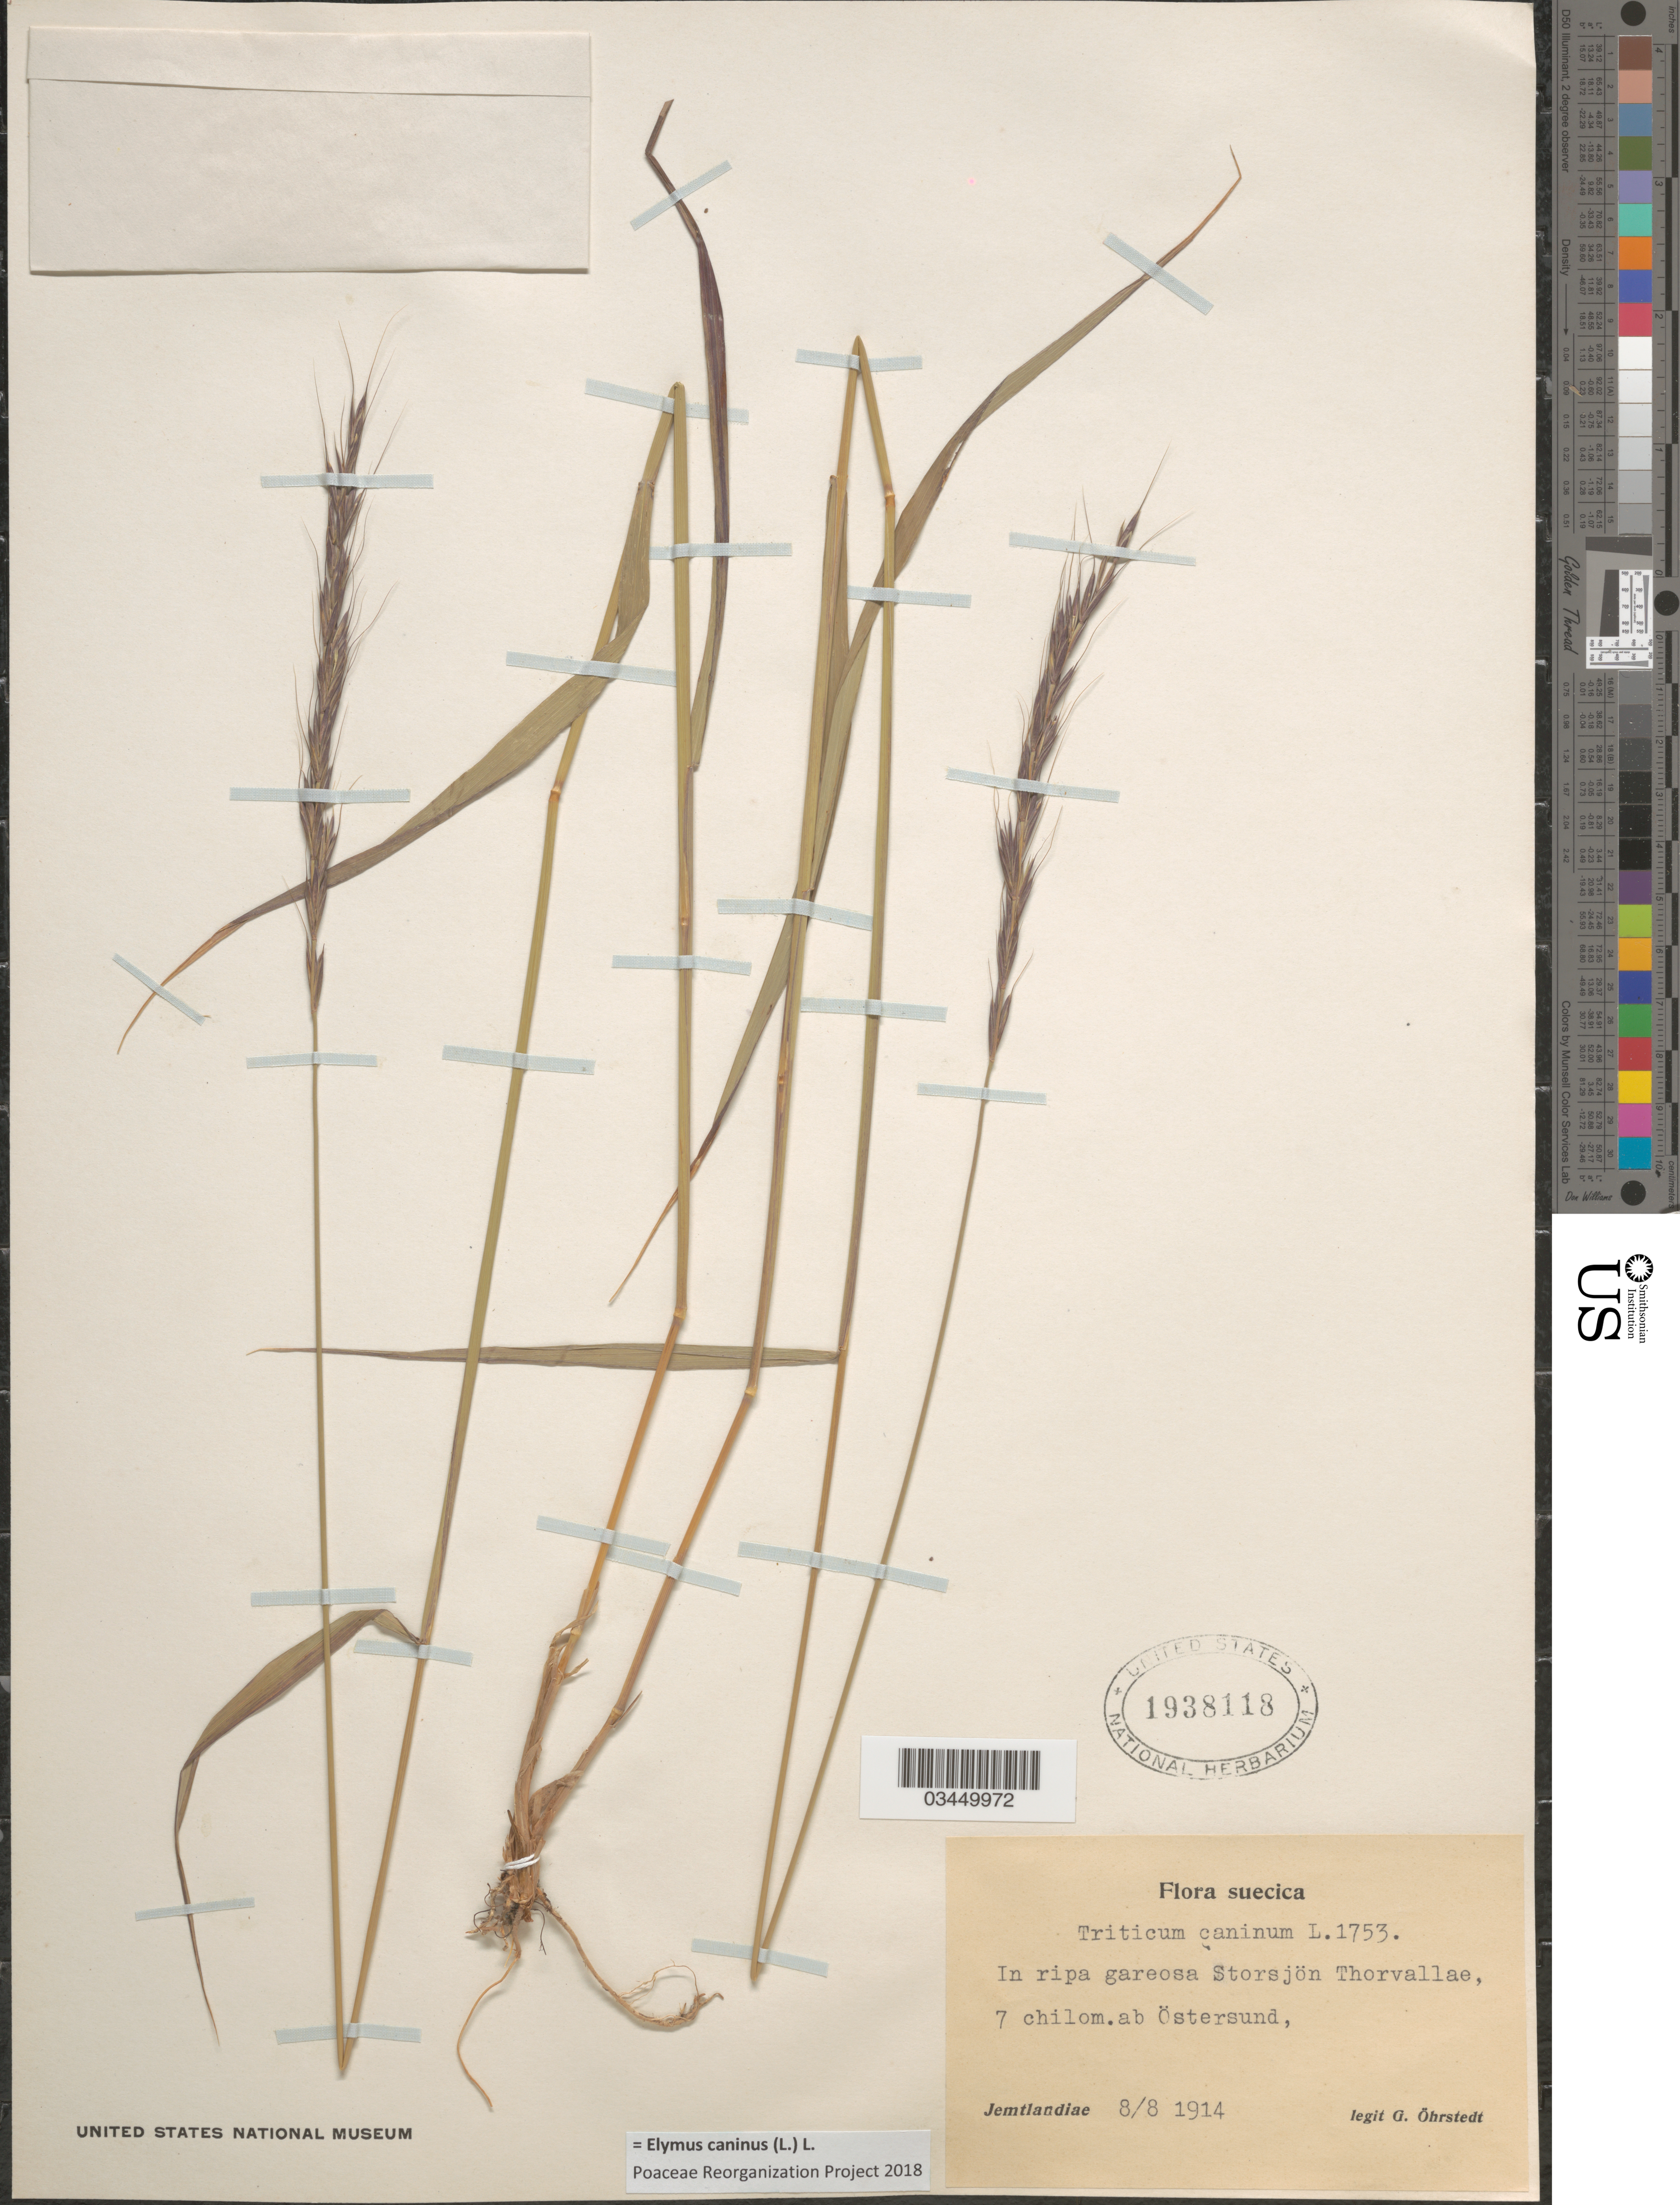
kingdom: Plantae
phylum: Tracheophyta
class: Liliopsida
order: Poales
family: Poaceae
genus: Elymus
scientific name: Elymus caninus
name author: (L.) L.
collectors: G. Öhrstedt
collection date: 1914-08-08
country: Sweden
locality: Suecica. In ripa gareosa Stornsjön Thorvallae, 7 chilom.ab Östersund.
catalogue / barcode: US 1938118